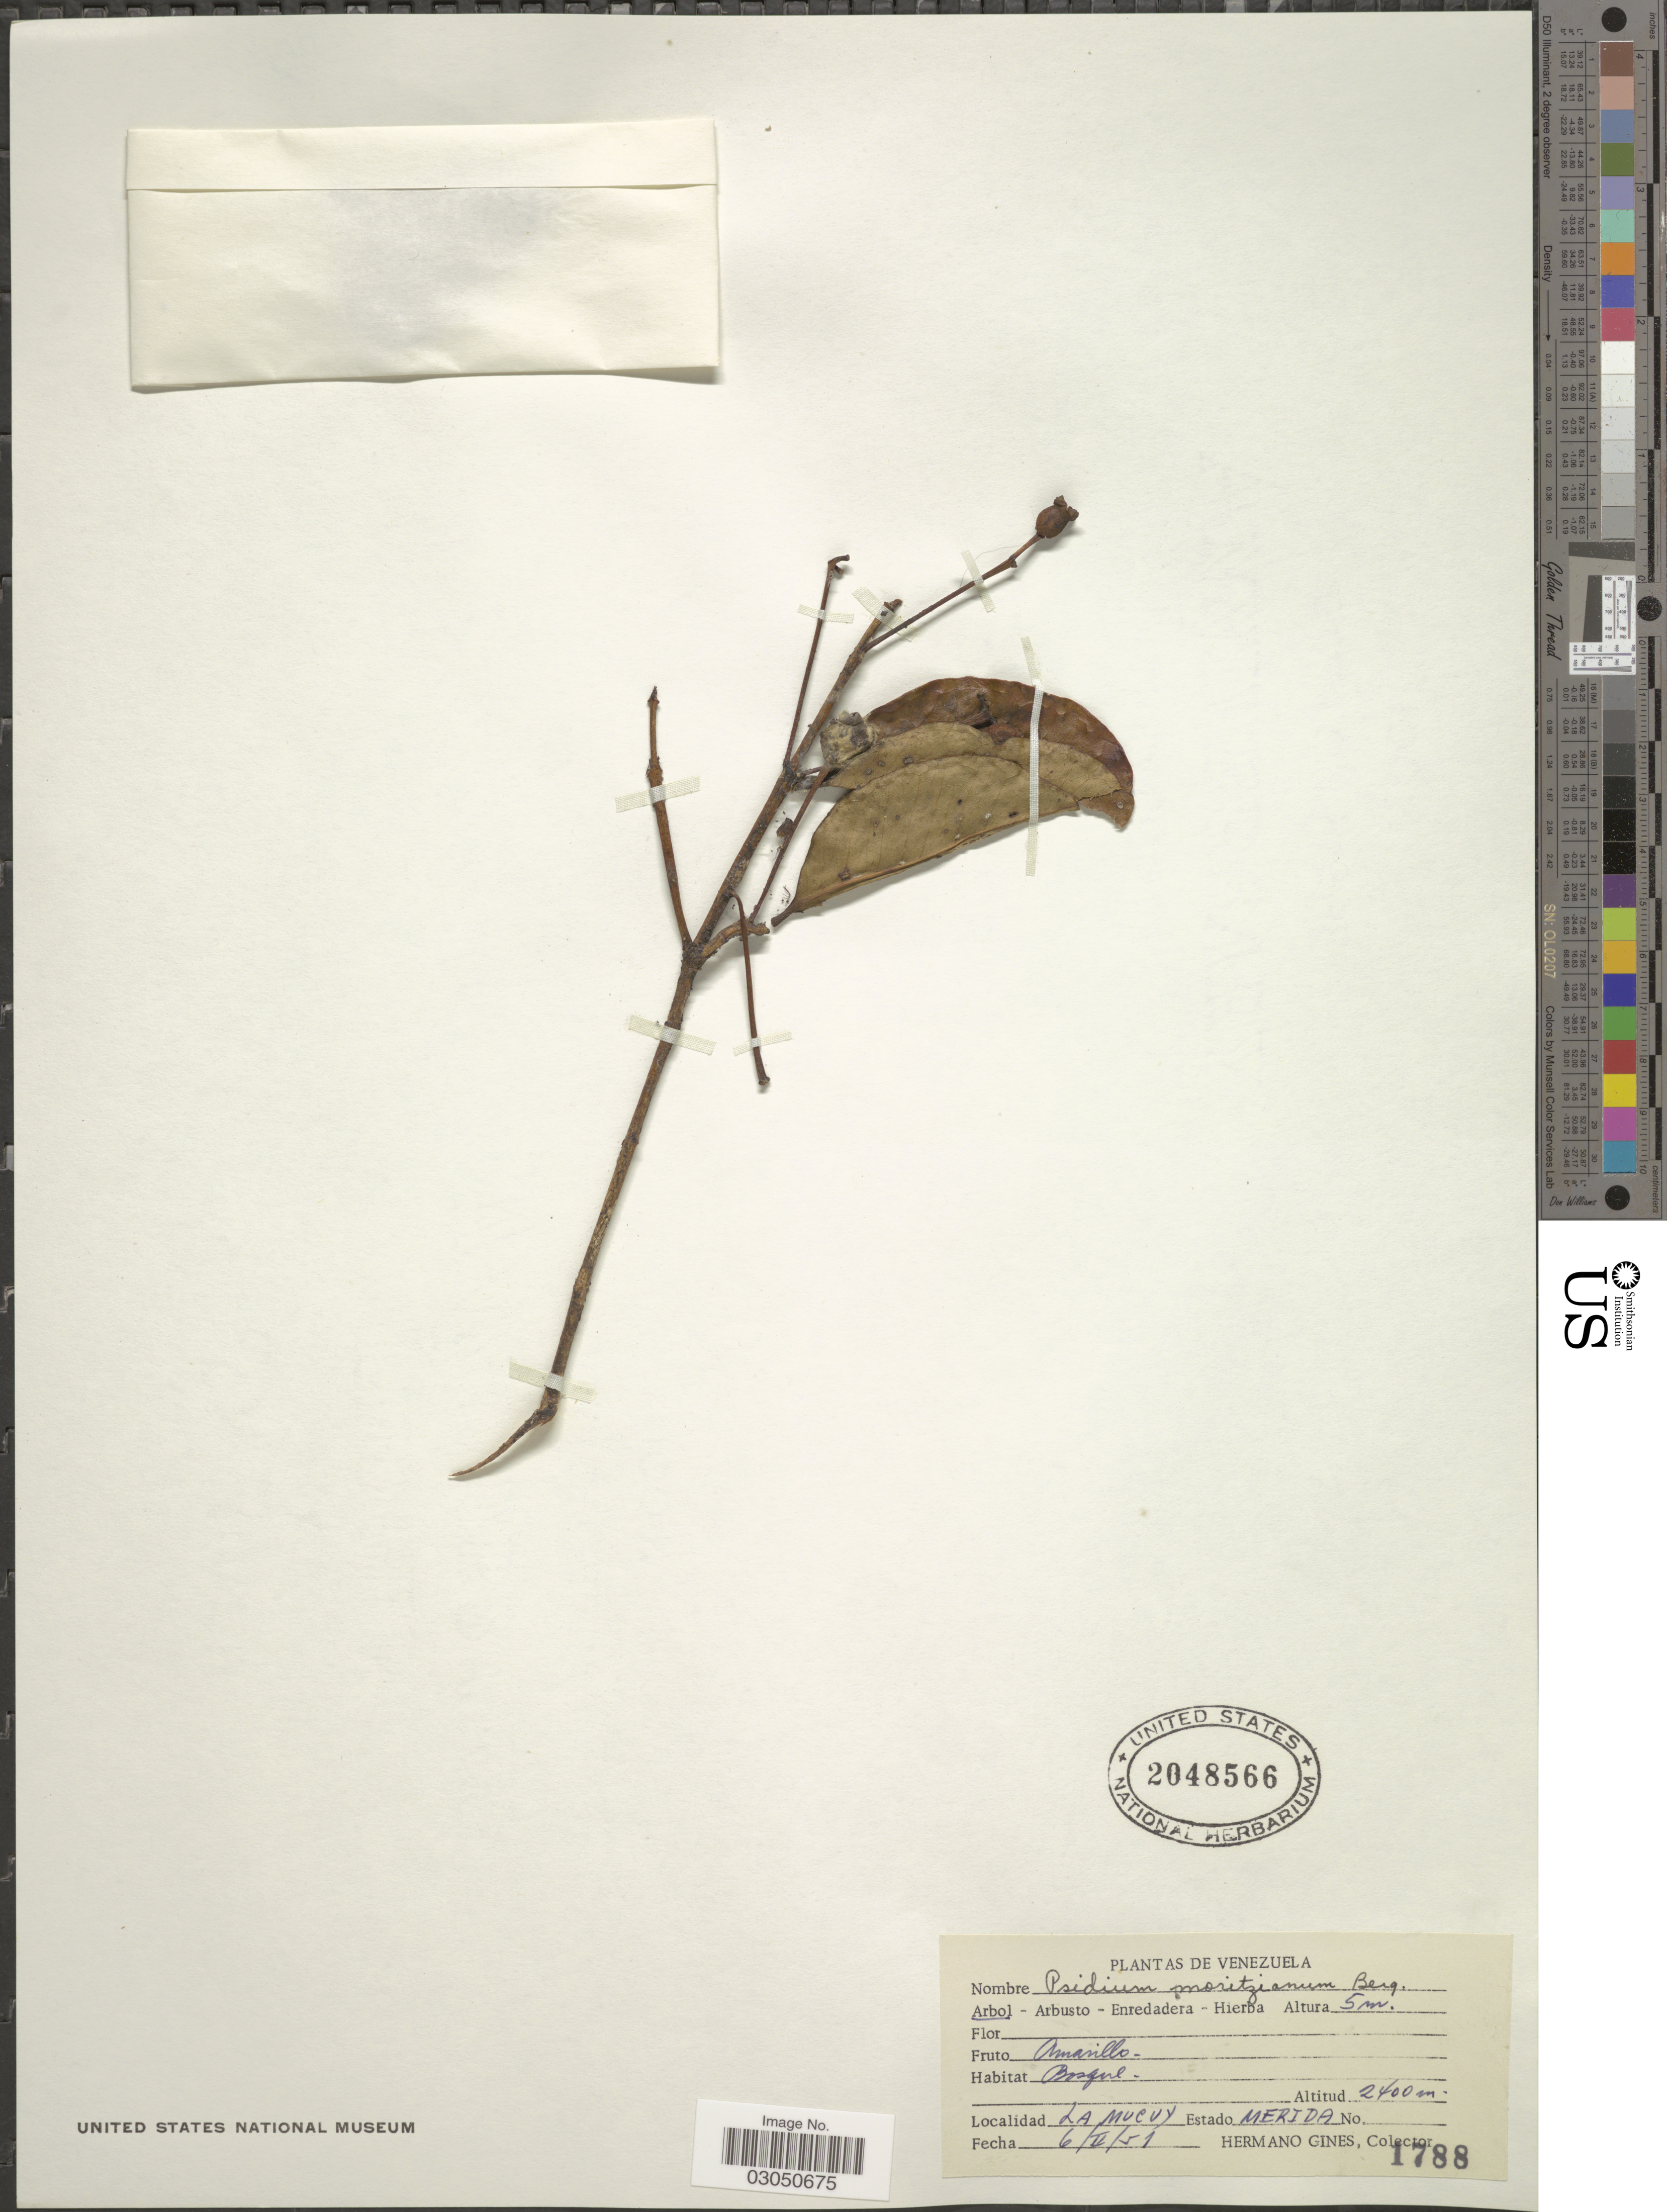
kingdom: Plantae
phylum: Tracheophyta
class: Magnoliopsida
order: Myrtales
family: Myrtaceae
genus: Psidium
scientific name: Psidium moritzianum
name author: O. Berg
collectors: Bro. Gines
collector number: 1788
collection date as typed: Transcribed d/m/y: 6/2/51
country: Venezuela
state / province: Mérida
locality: La Mucuy.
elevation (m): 2400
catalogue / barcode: US 2048566